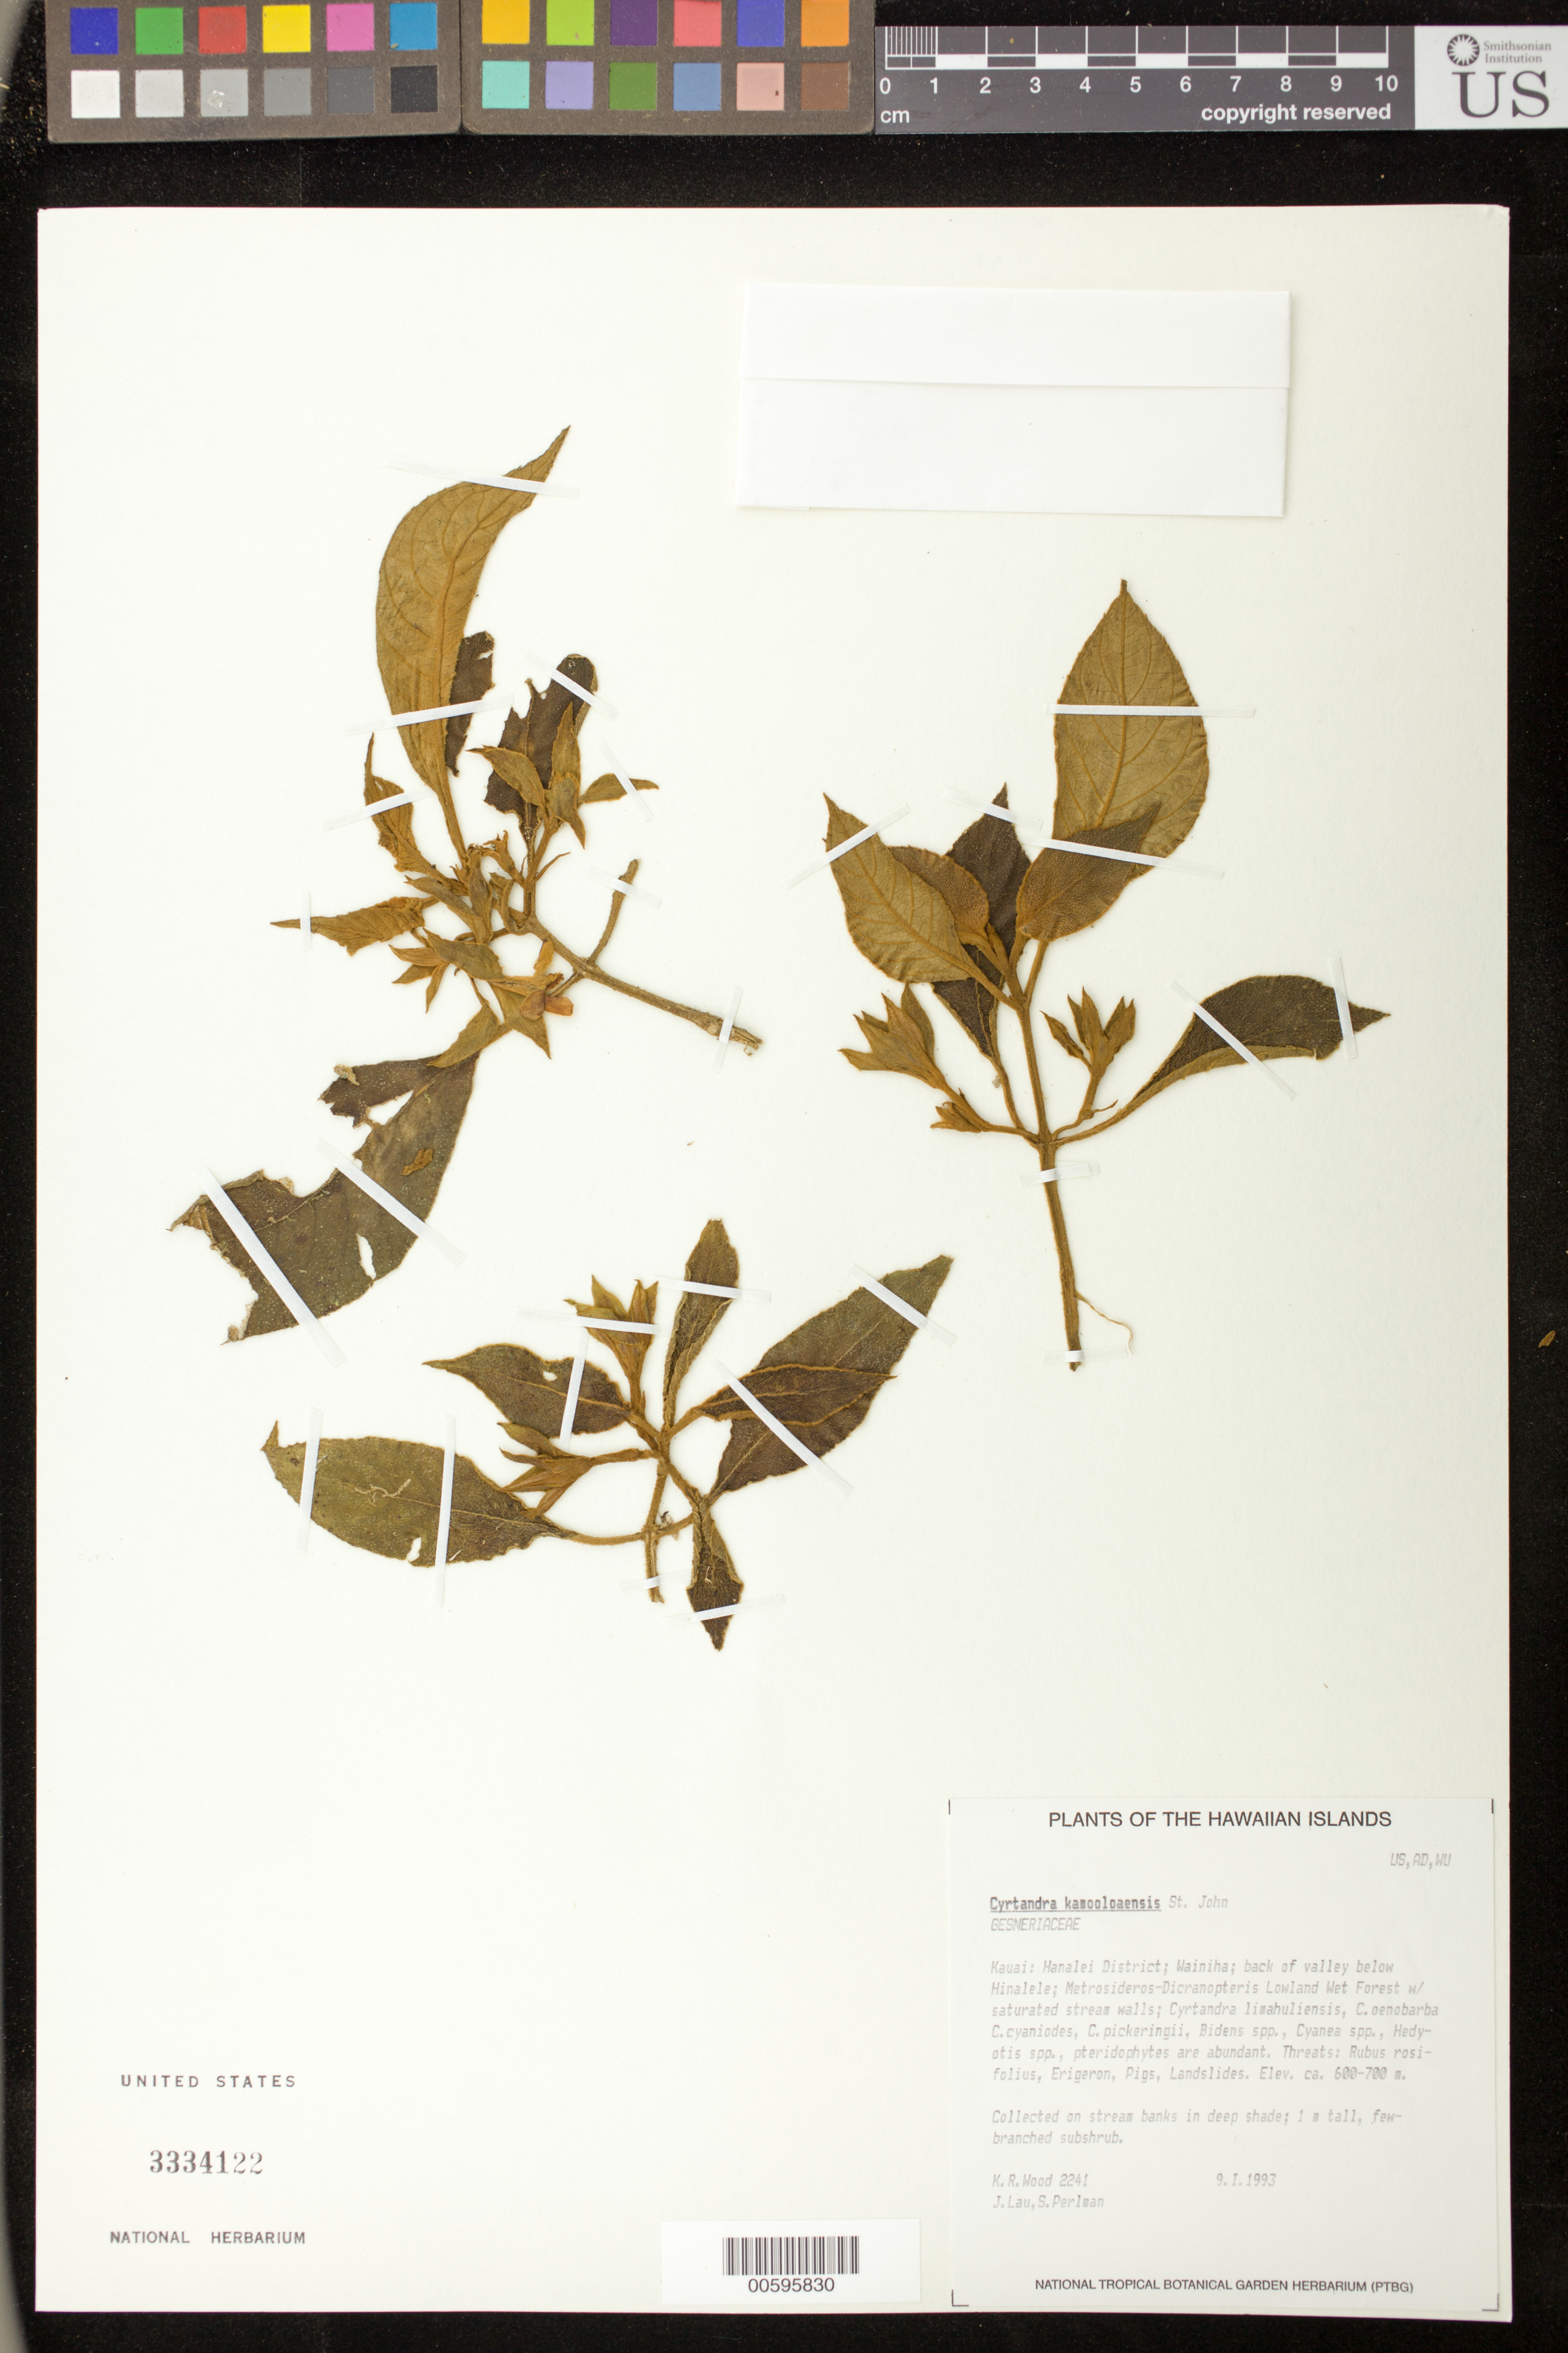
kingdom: Plantae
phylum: Tracheophyta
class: Magnoliopsida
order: Lamiales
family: Gesneriaceae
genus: Cyrtandra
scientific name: Cyrtandra kamoolaensis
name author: H. St. John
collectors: K. R. Wood, J. Lau & S. P. Perlman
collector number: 2241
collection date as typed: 9 Jan 1993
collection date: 1993-01-09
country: United States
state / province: Hawaii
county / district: Kauai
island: Kaua'i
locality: Hanalei Dist; Wainiha; back of valley below Hinalele.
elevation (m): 600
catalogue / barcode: US 3334122